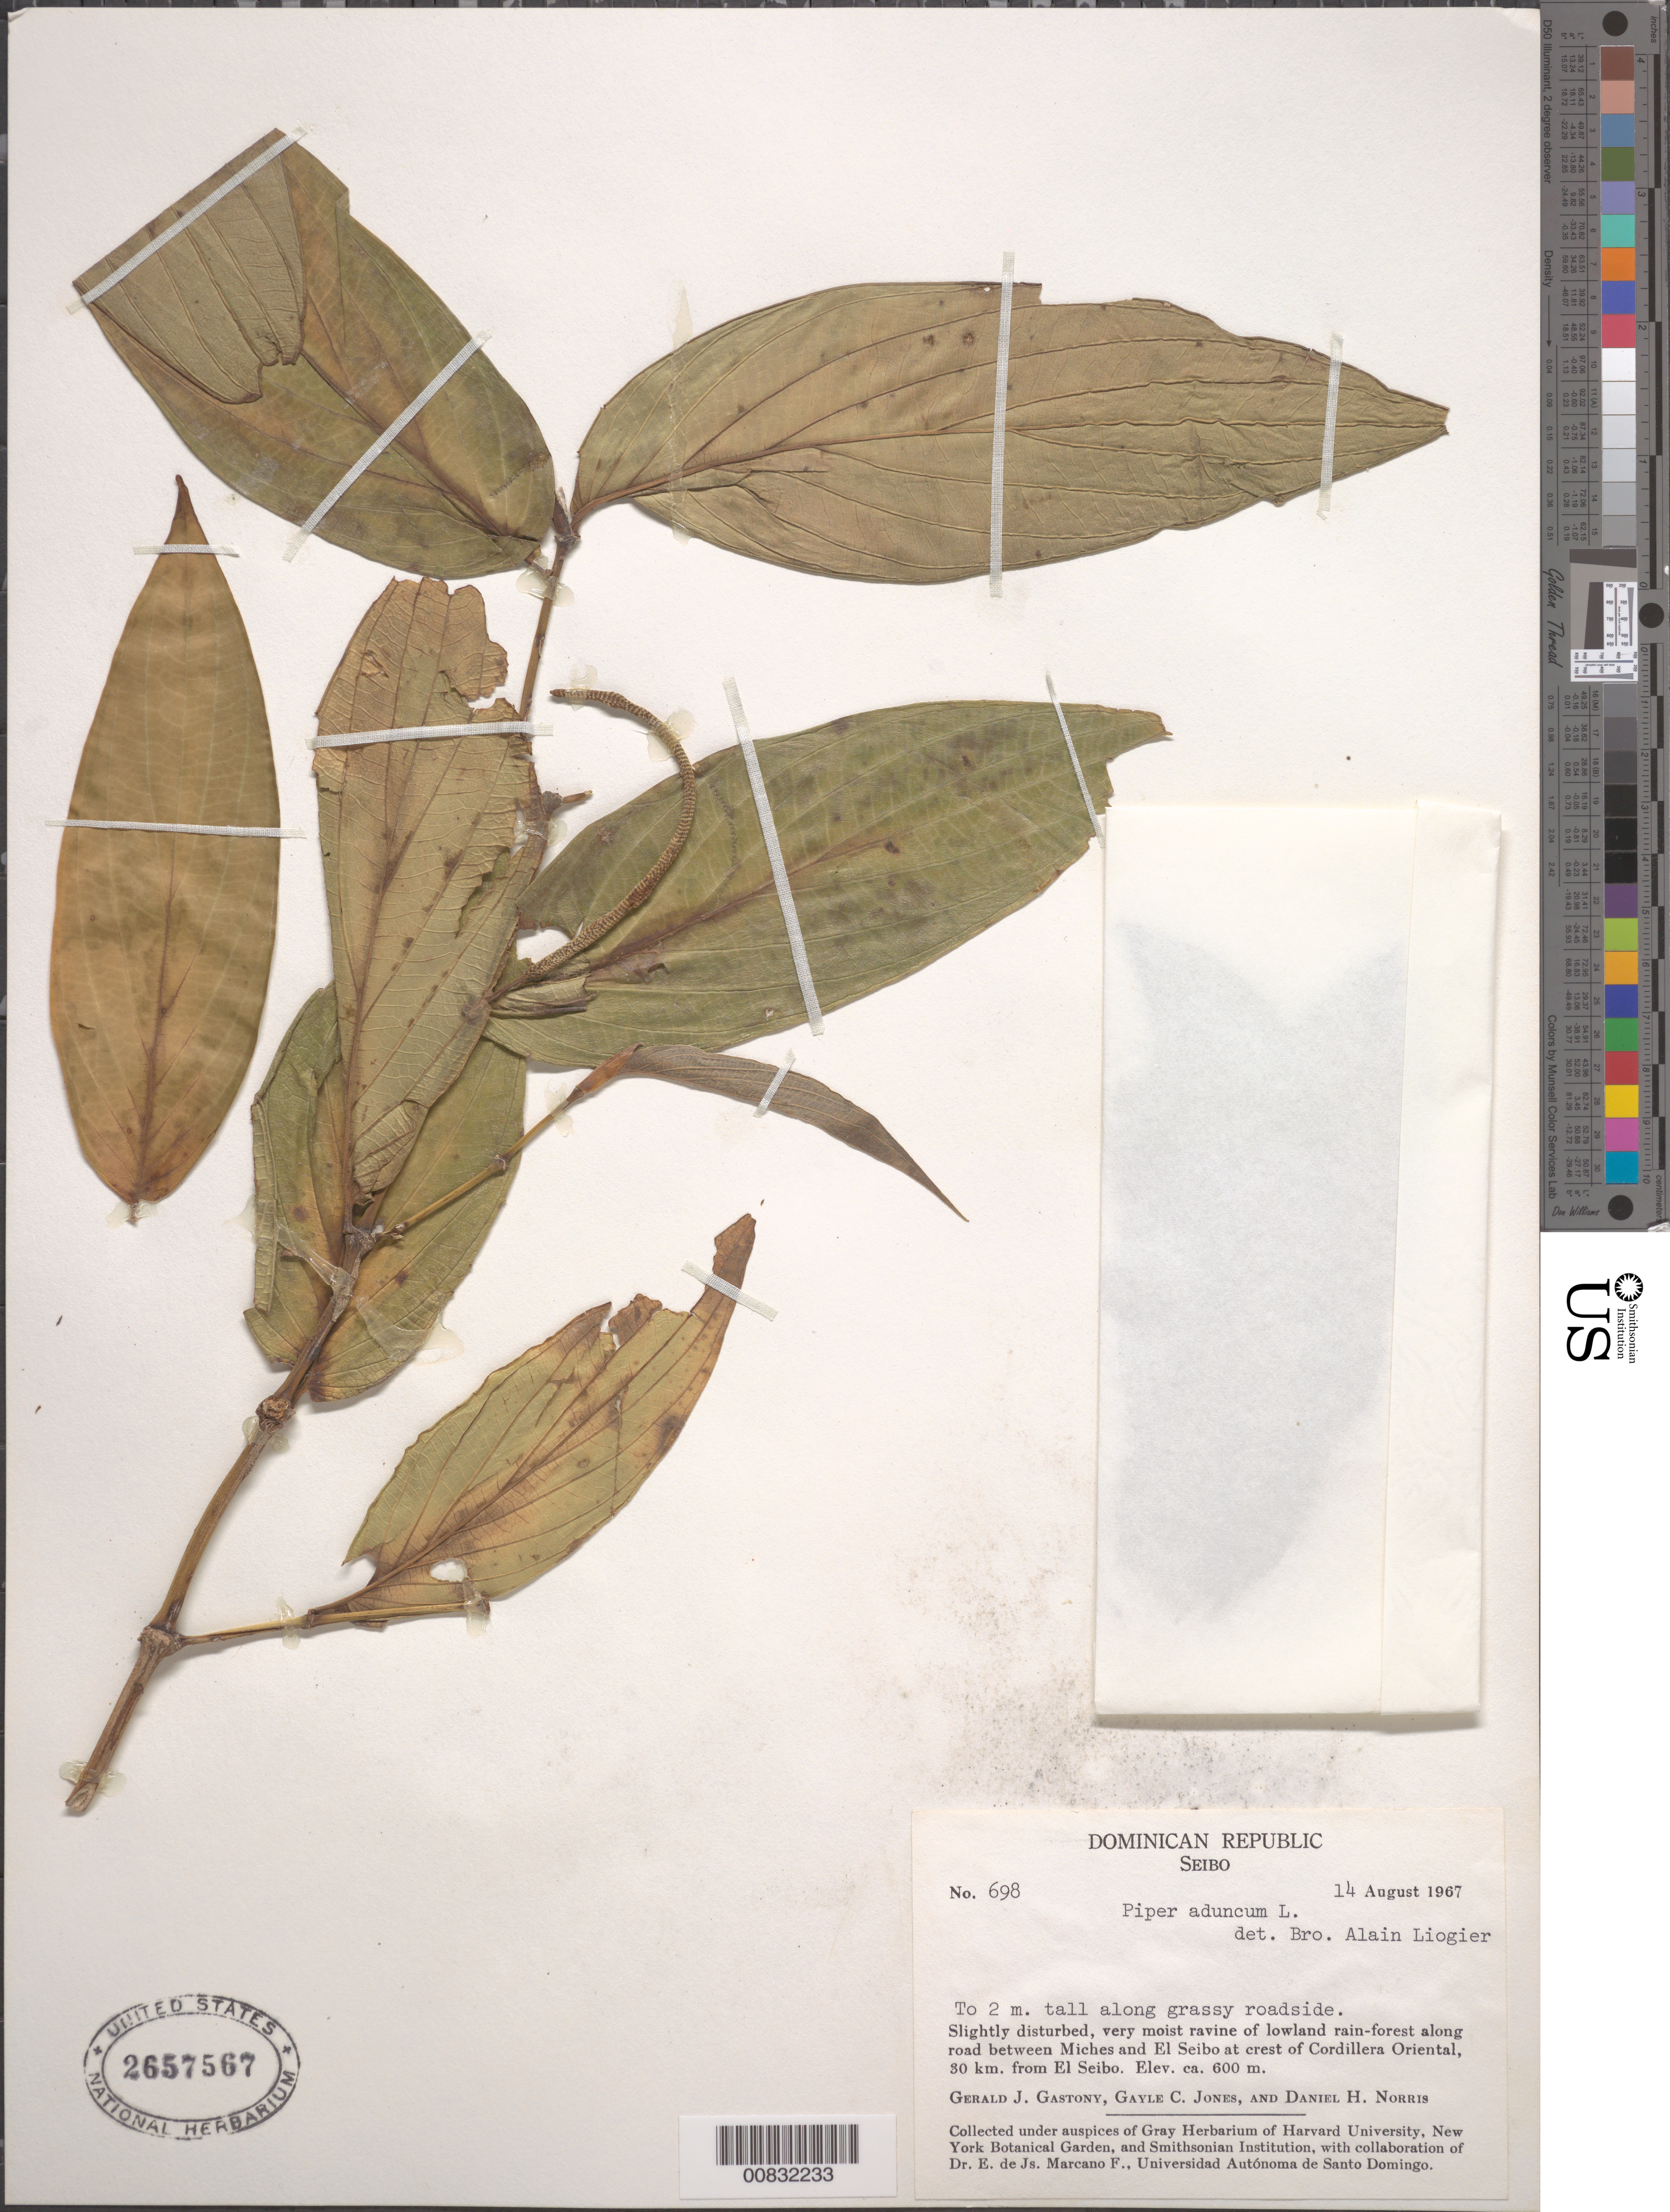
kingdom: Plantae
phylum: Tracheophyta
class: Magnoliopsida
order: Piperales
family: Piperaceae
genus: Piper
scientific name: Piper aduncum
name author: L.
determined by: Liogier, Alain H.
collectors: G. Gastony, G. C. Jones & D. H. Norris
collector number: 698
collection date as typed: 14 Aug 1967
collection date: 1967-08-14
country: Dominican Republic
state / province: El Seibo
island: Hispaniola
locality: Along road between Miches and El Seibo at crest of Cordillera Oriental, 30 km. from El Seibo.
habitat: Along grassy roadside. Slightly disturbed, very moist ravine of lowland rain-forest.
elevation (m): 600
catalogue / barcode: US 2657567